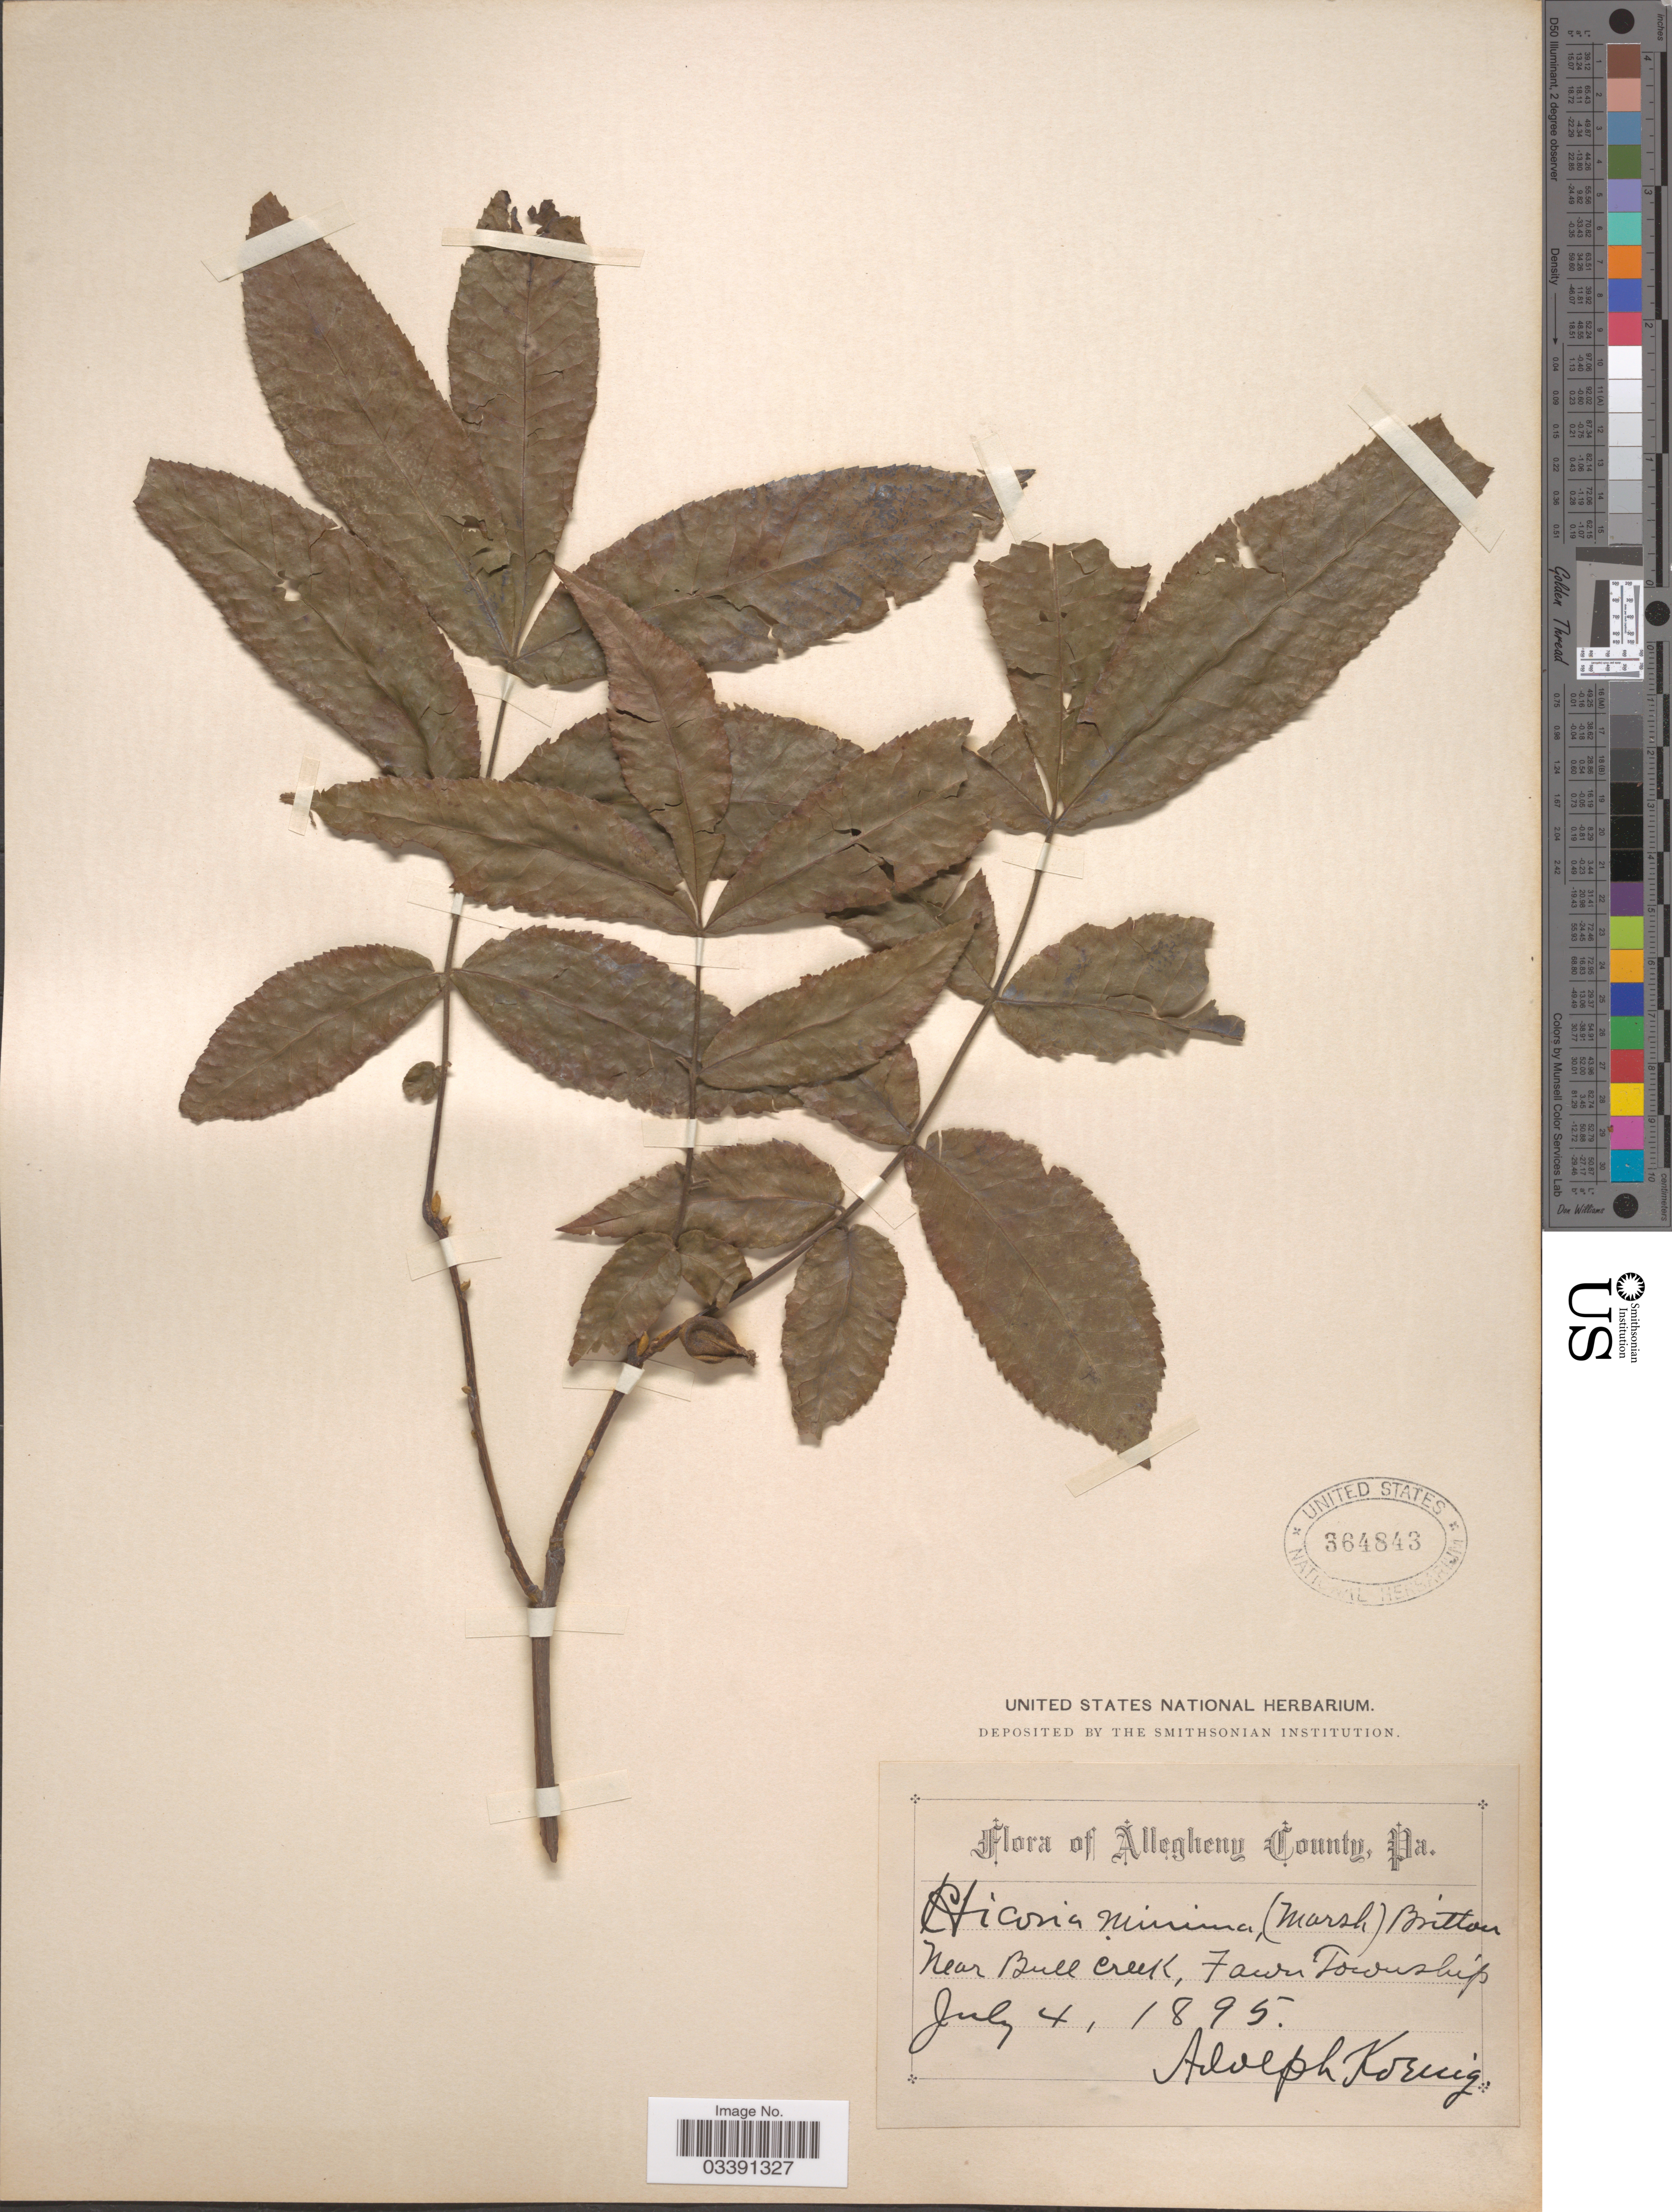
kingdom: Plantae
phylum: Tracheophyta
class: Magnoliopsida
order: Fagales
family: Juglandaceae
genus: Carya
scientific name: Carya cordiformis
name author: (Wangenh.) K. Koch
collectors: A. Koenig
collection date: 1895-07-04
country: United States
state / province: Pennsylvania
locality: Allegheny County. Near Bull Creek, Fawn Township.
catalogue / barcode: US 364843